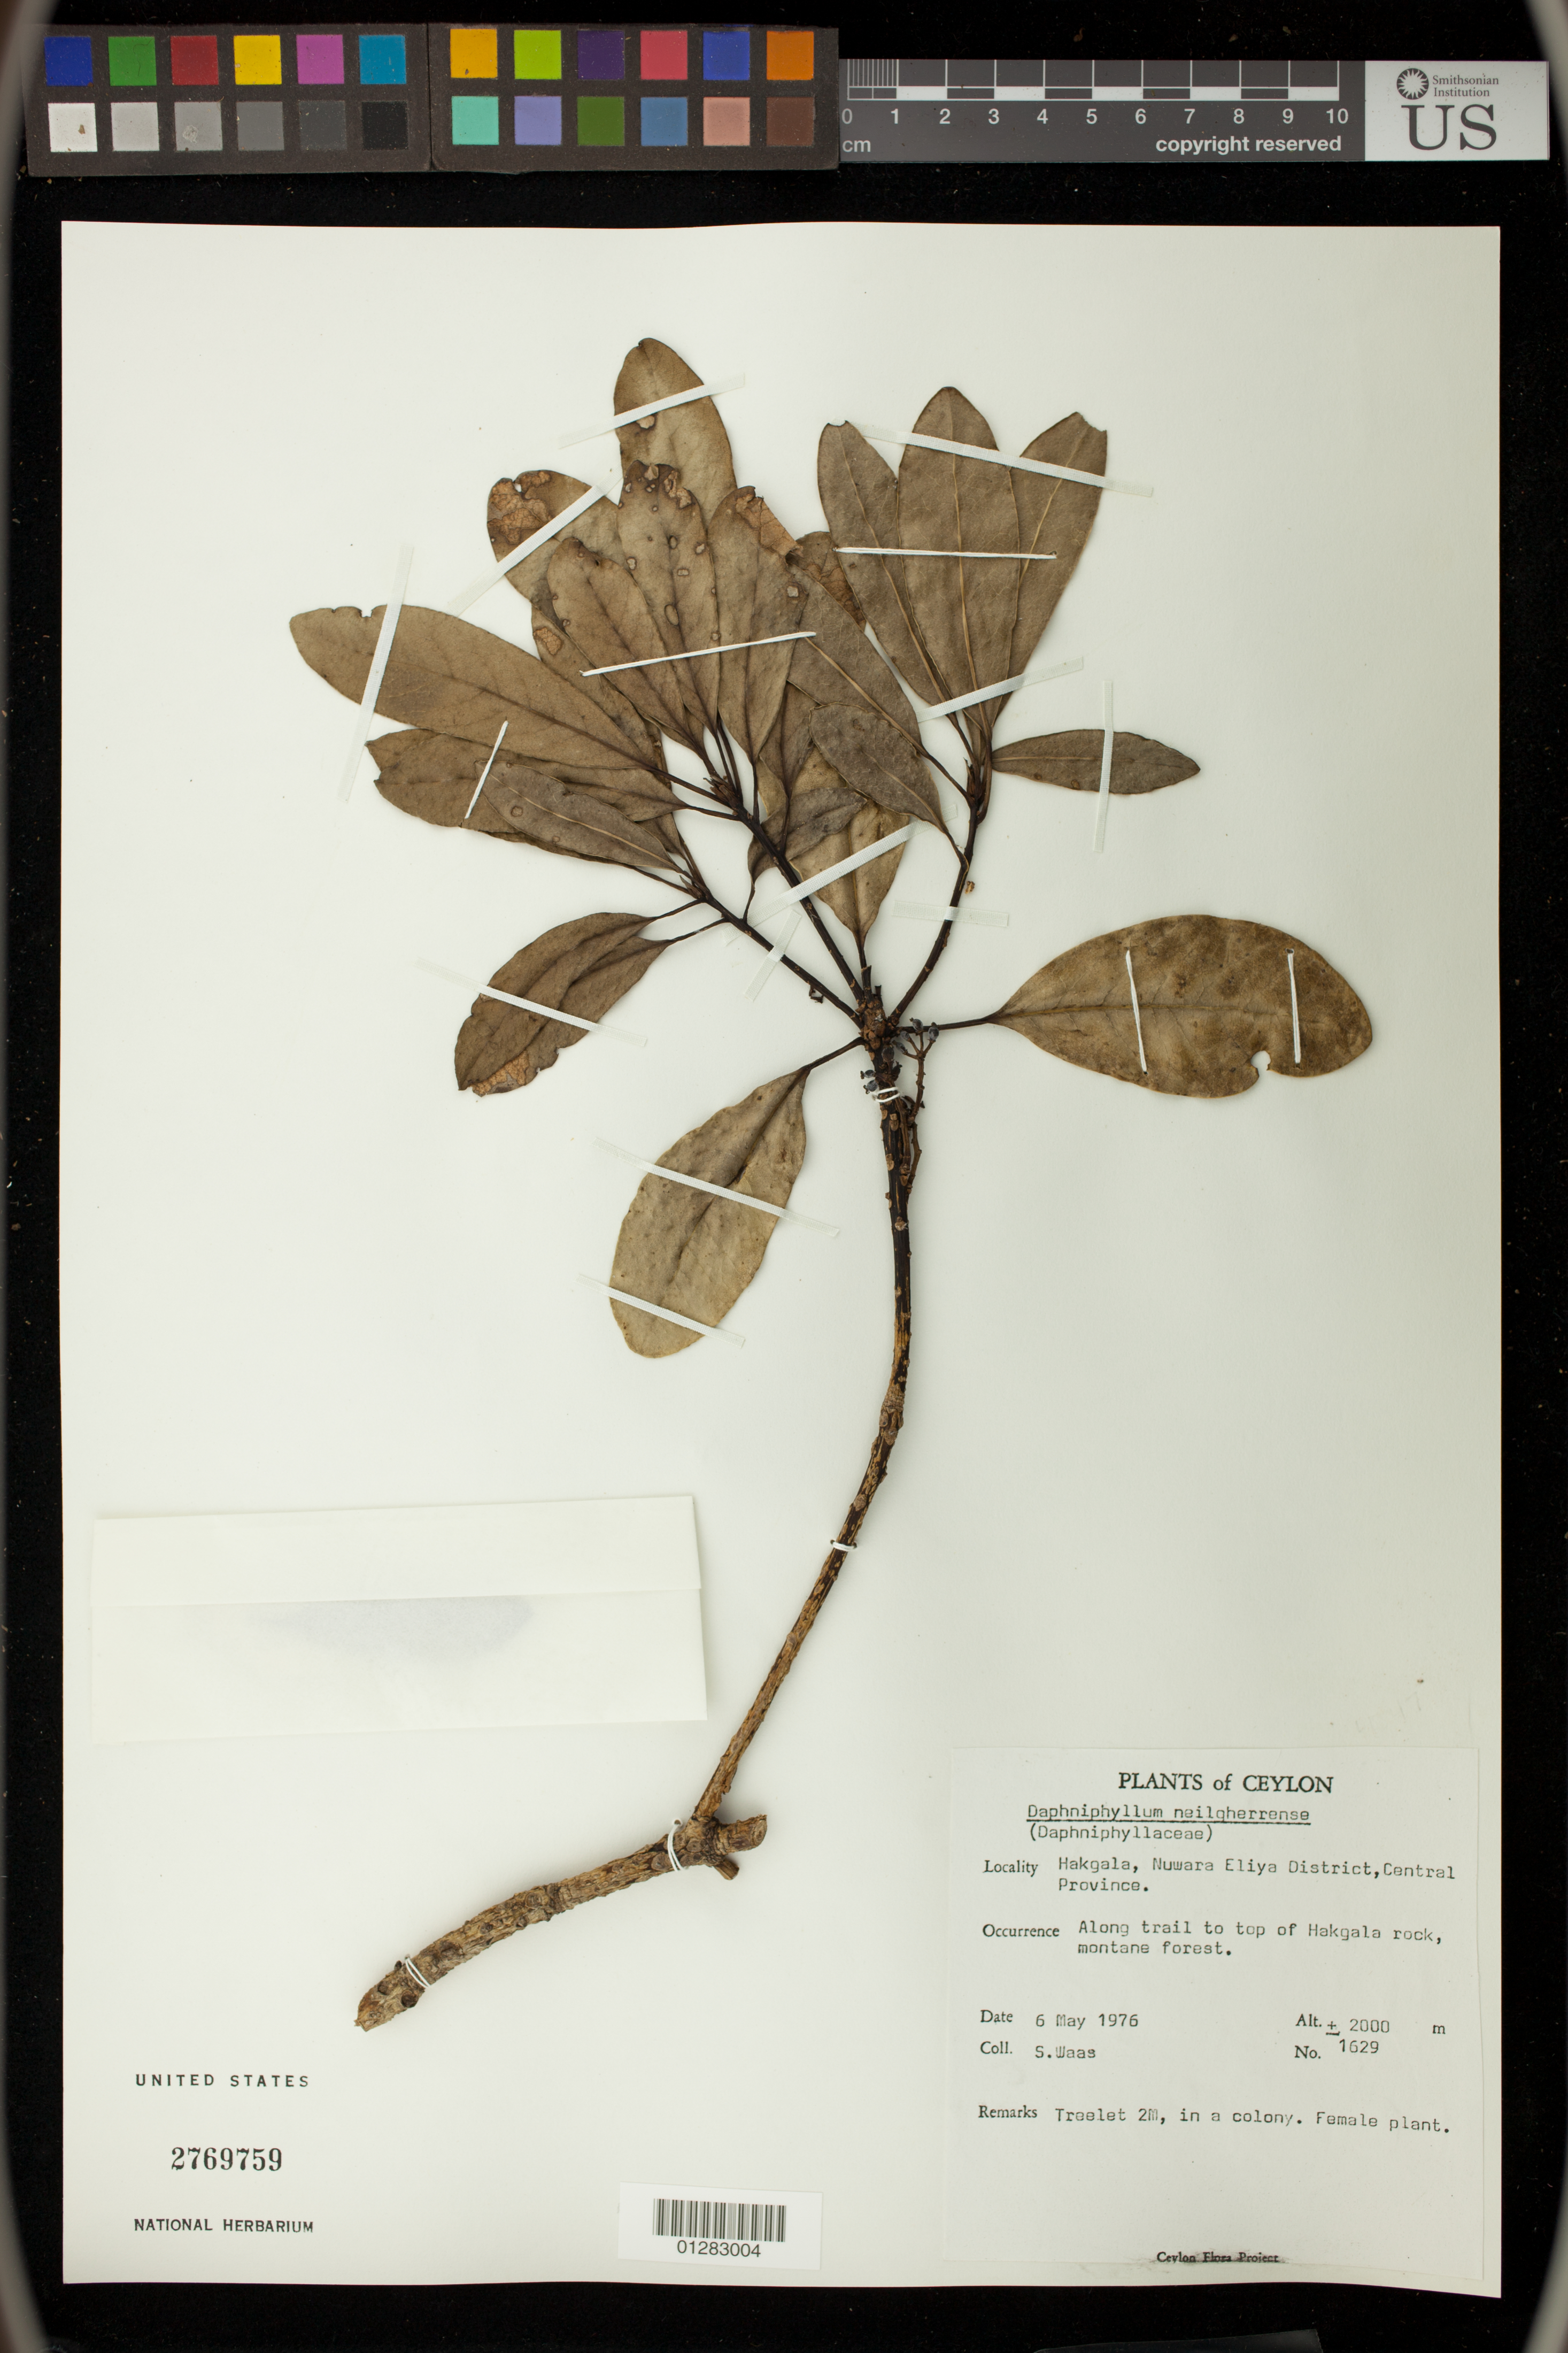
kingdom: Plantae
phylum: Tracheophyta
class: Magnoliopsida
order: Saxifragales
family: Daphniphyllaceae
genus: Daphniphyllum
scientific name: Daphniphyllum glaucescens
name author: Blume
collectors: S. Waas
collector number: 1629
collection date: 1976-05-06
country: Sri Lanka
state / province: Central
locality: Alone trail to top of Hakgala rock, montane forest. Hakgala,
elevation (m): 610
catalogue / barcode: US 2769759